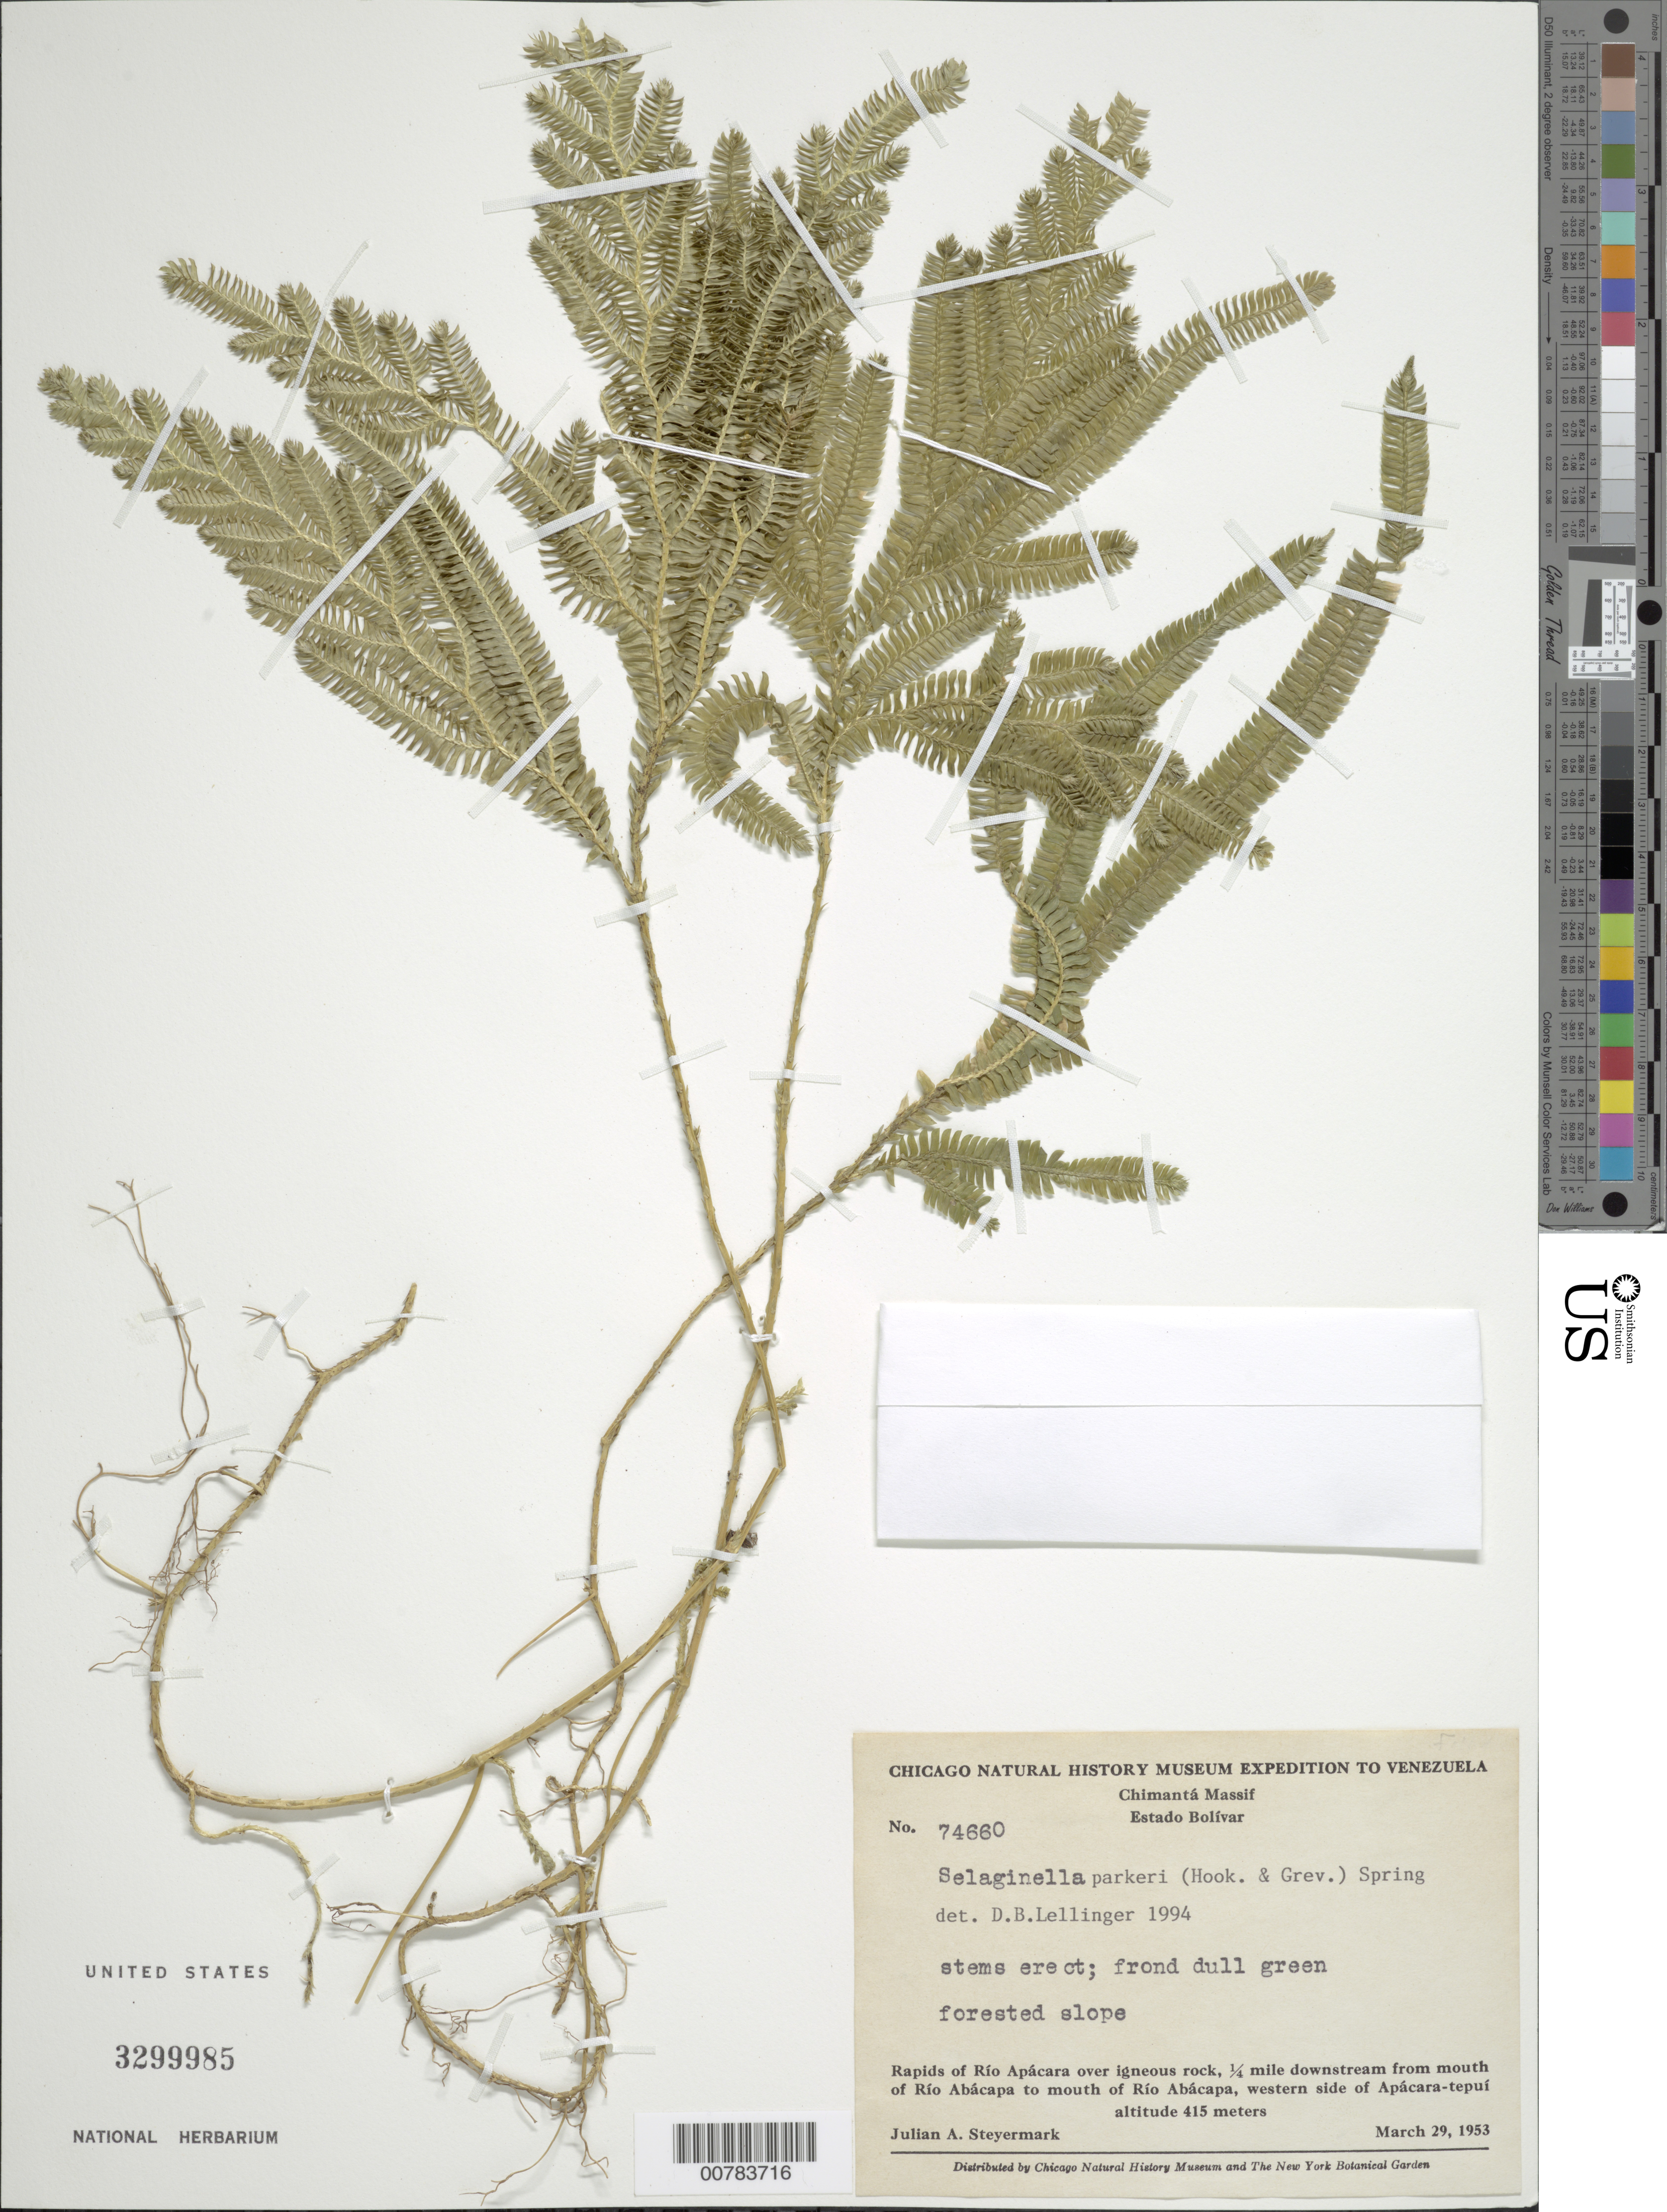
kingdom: Plantae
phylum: Tracheophyta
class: Lycopodiopsida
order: Selaginellales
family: Selaginellaceae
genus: Selaginella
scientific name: Selaginella parkeri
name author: (Hook. & Grev.) Spring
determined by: Lellinger, David B., (BOT), Smithsonian Institution - National Museum of Natural History (UNITED STATES)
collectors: J. Steyermark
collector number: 74660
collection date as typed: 29-Mar-53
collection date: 1953-03-29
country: Venezuela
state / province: Bolívar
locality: Río Apácara, 1/4 mile downstream from mouth of Río Abácapa, W-side of Apácara-tepuí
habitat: Forested slope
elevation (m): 415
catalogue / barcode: US 3299985